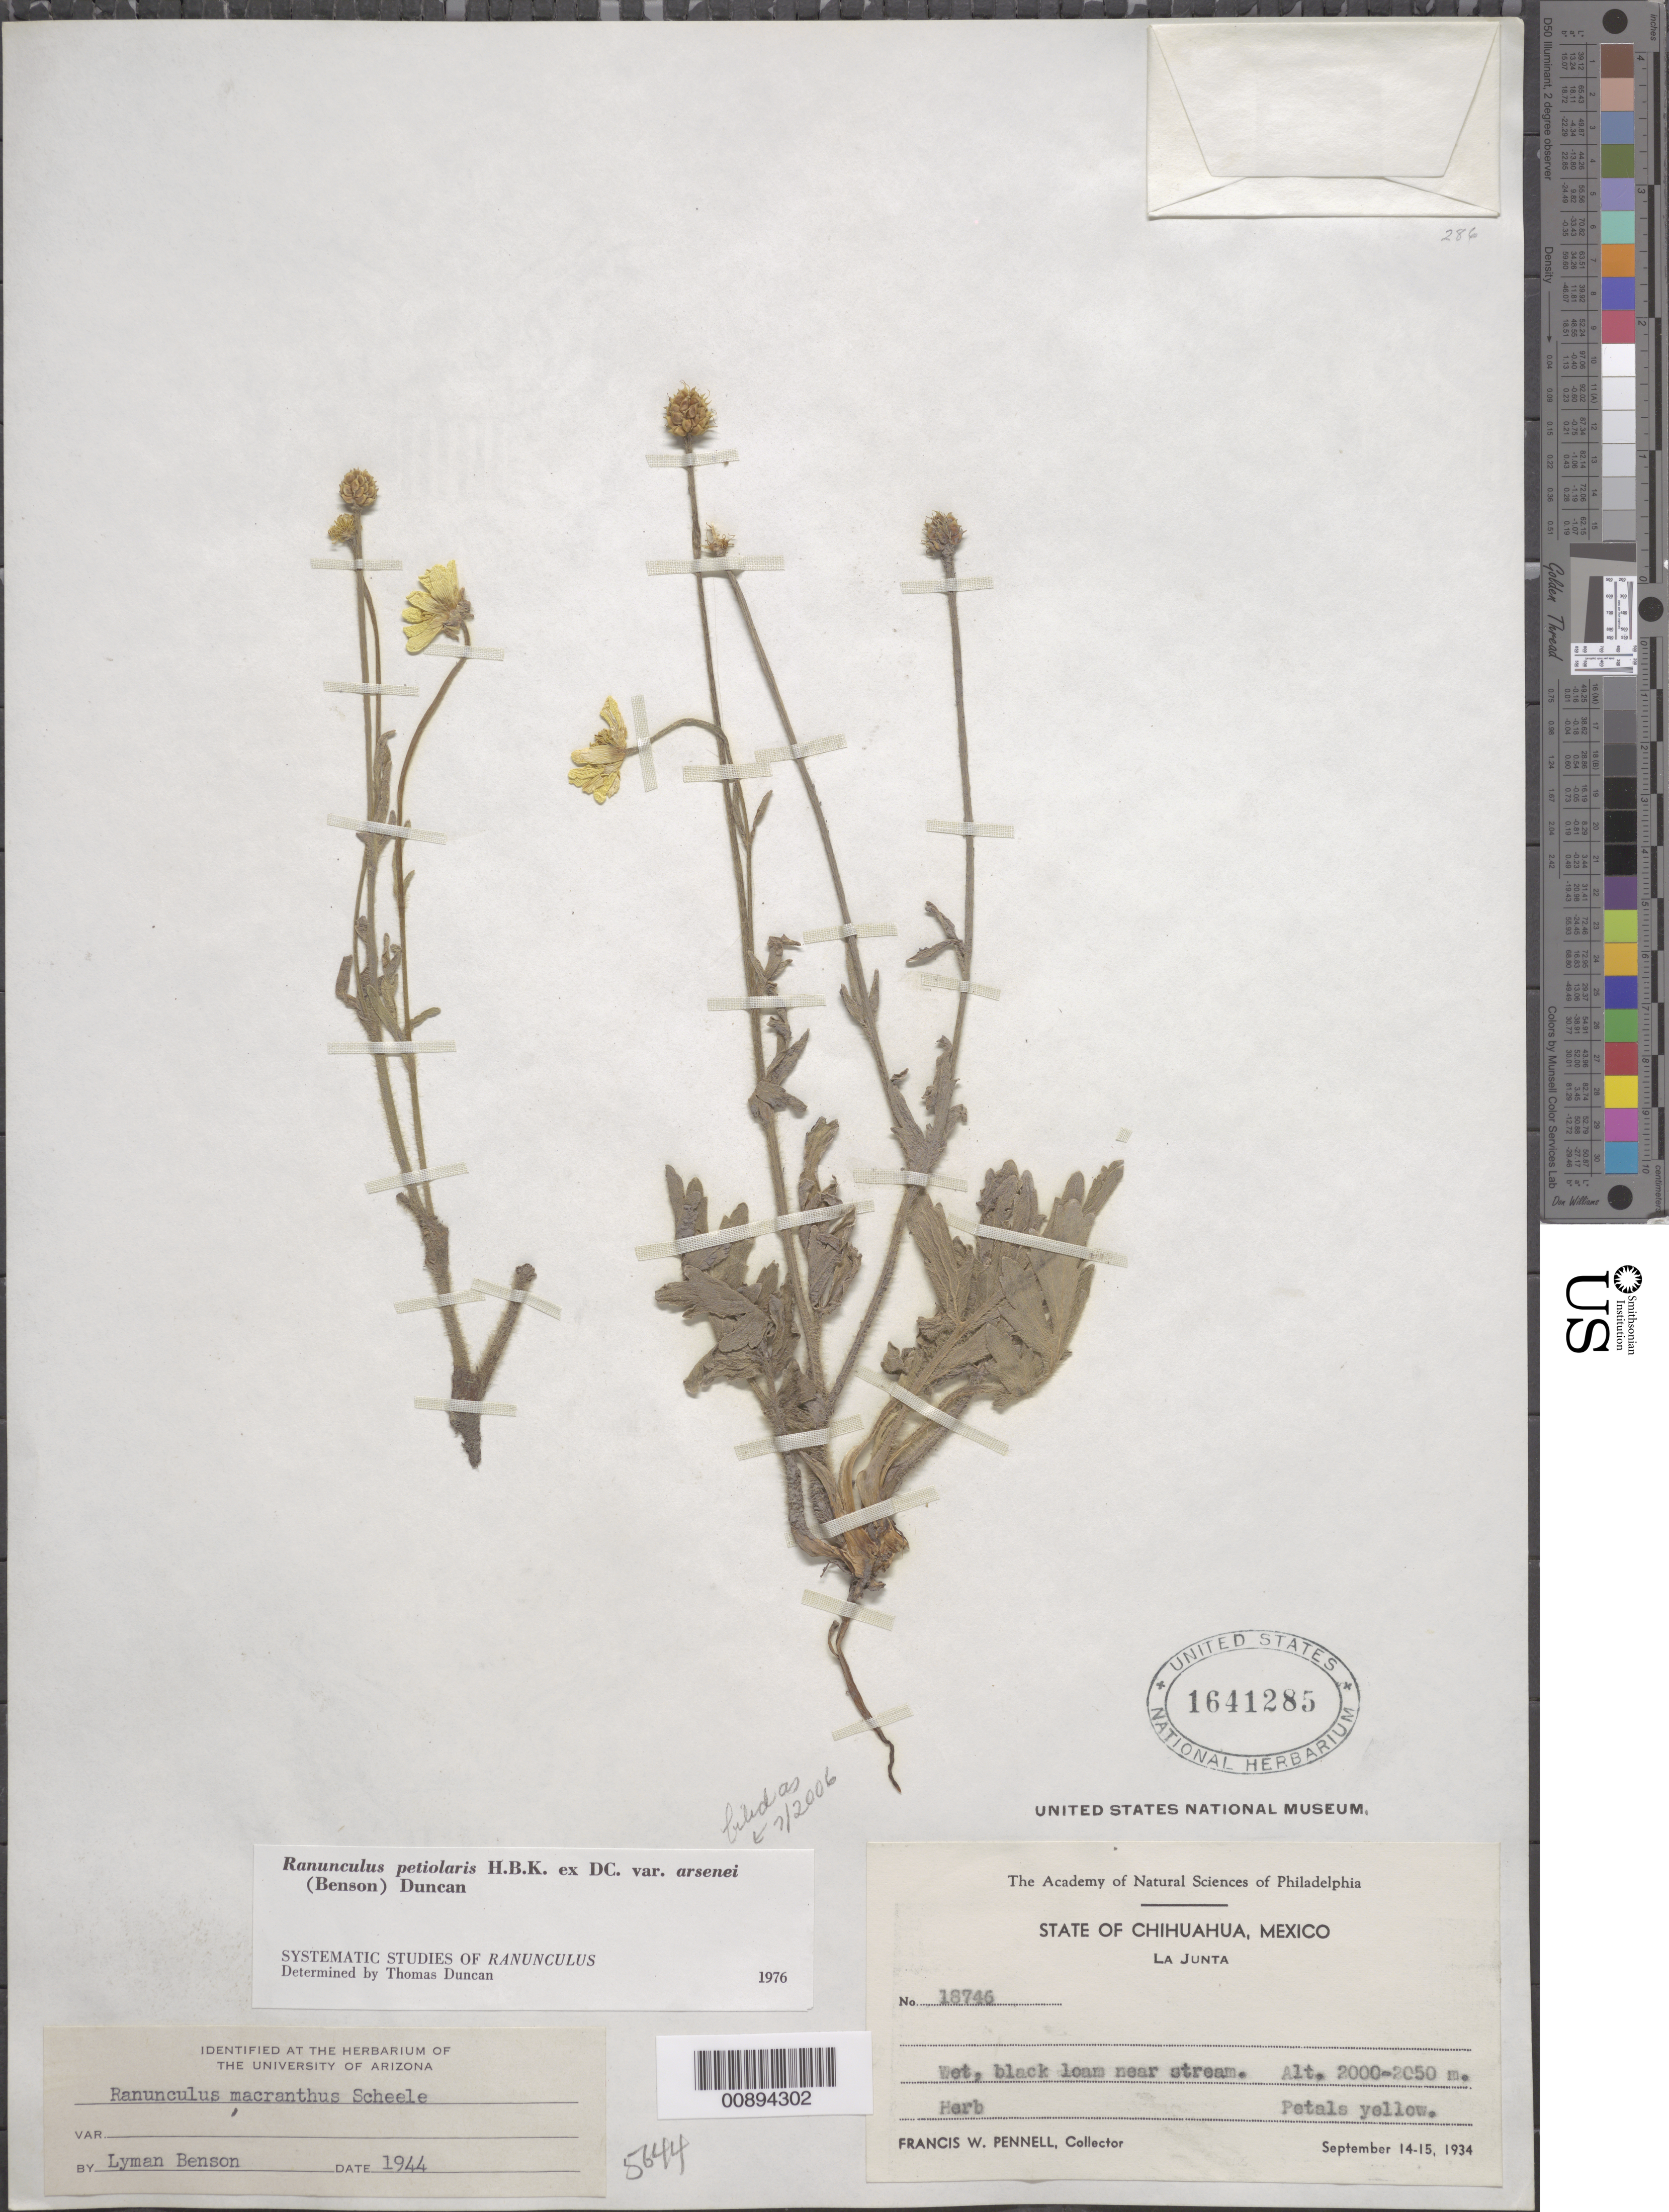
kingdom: Plantae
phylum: Tracheophyta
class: Magnoliopsida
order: Ranunculales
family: Ranunculaceae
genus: Ranunculus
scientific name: Ranunculus petiolaris var. arsenei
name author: (L.D. Benson) Duncan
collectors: F. W. Pennell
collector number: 18746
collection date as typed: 14 Sep 1934 to 15 Sep 1934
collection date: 1934-09-14/1934-09-15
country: Mexico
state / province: Chihuahua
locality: La Junta, Chihuahua.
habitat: Wet, black loam near stream.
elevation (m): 2050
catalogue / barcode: US 1641285